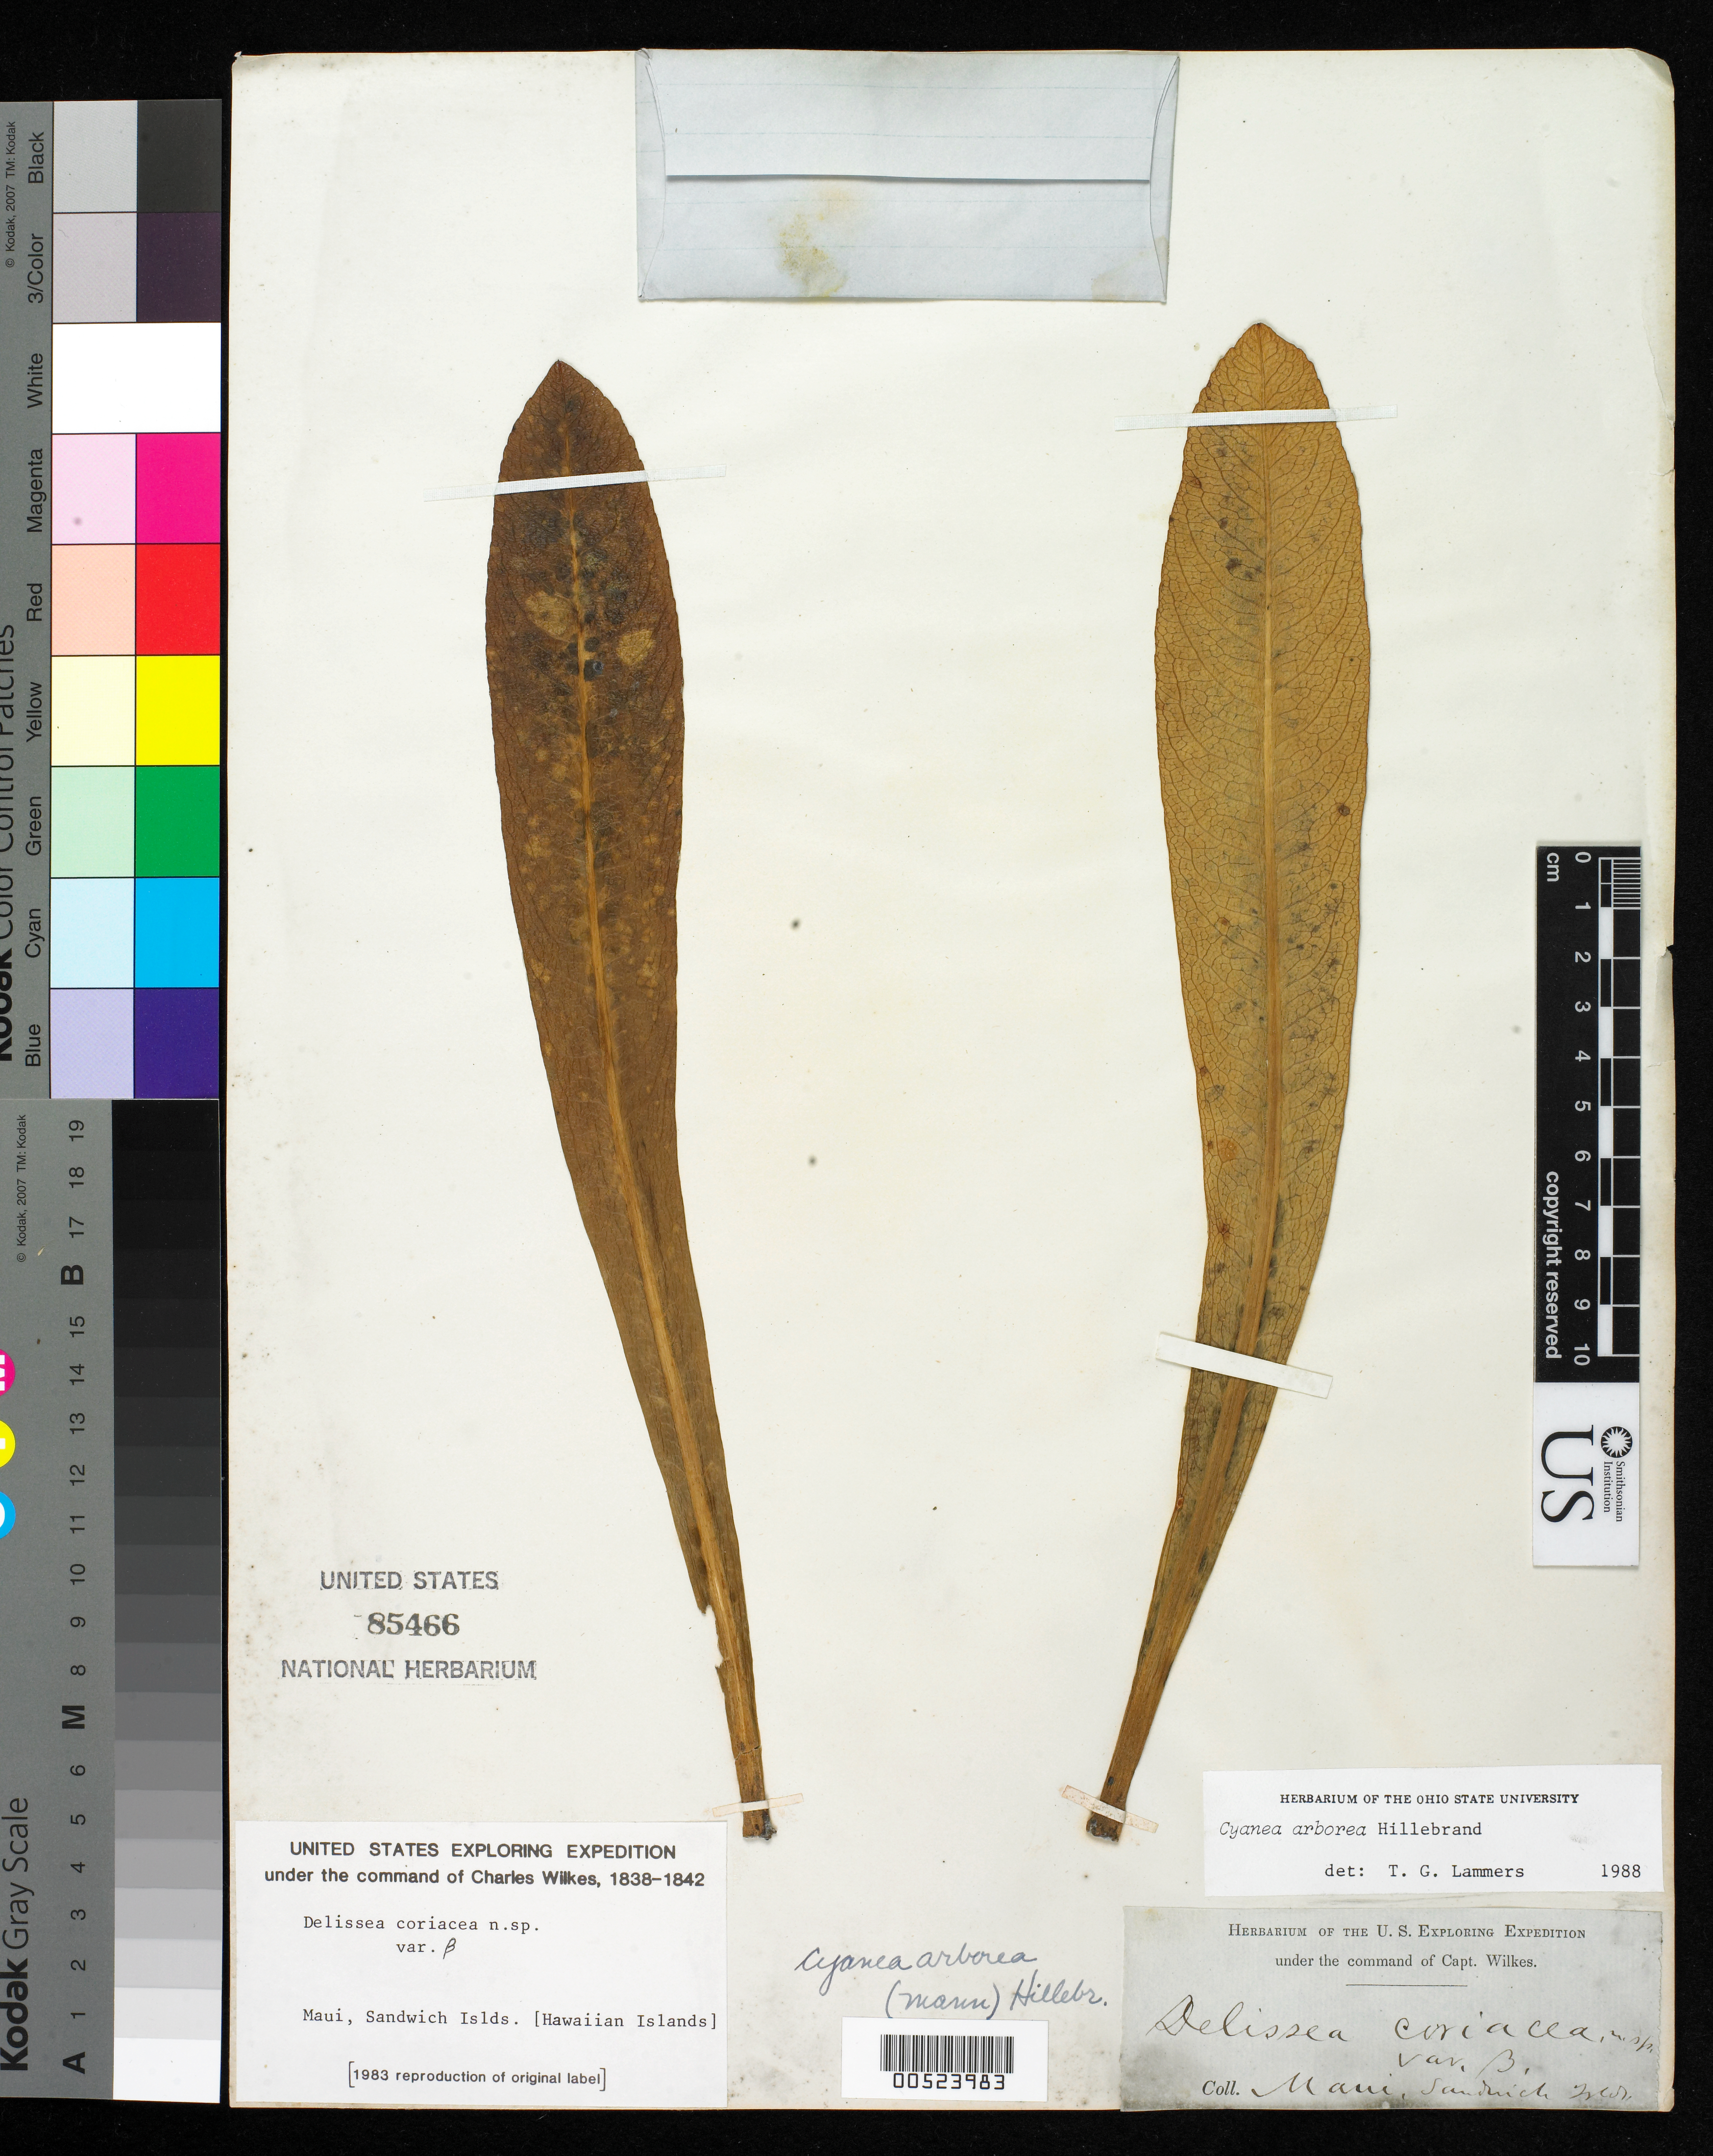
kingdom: Plantae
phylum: Tracheophyta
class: Magnoliopsida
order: Asterales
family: Campanulaceae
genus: Cyanea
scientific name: Cyanea arborea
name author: Hillebr.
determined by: Lammers, T. G.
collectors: Wilkes Explor. Exped.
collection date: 1838/1842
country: United States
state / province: Hawaii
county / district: Maui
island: Maui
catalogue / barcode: US 85466